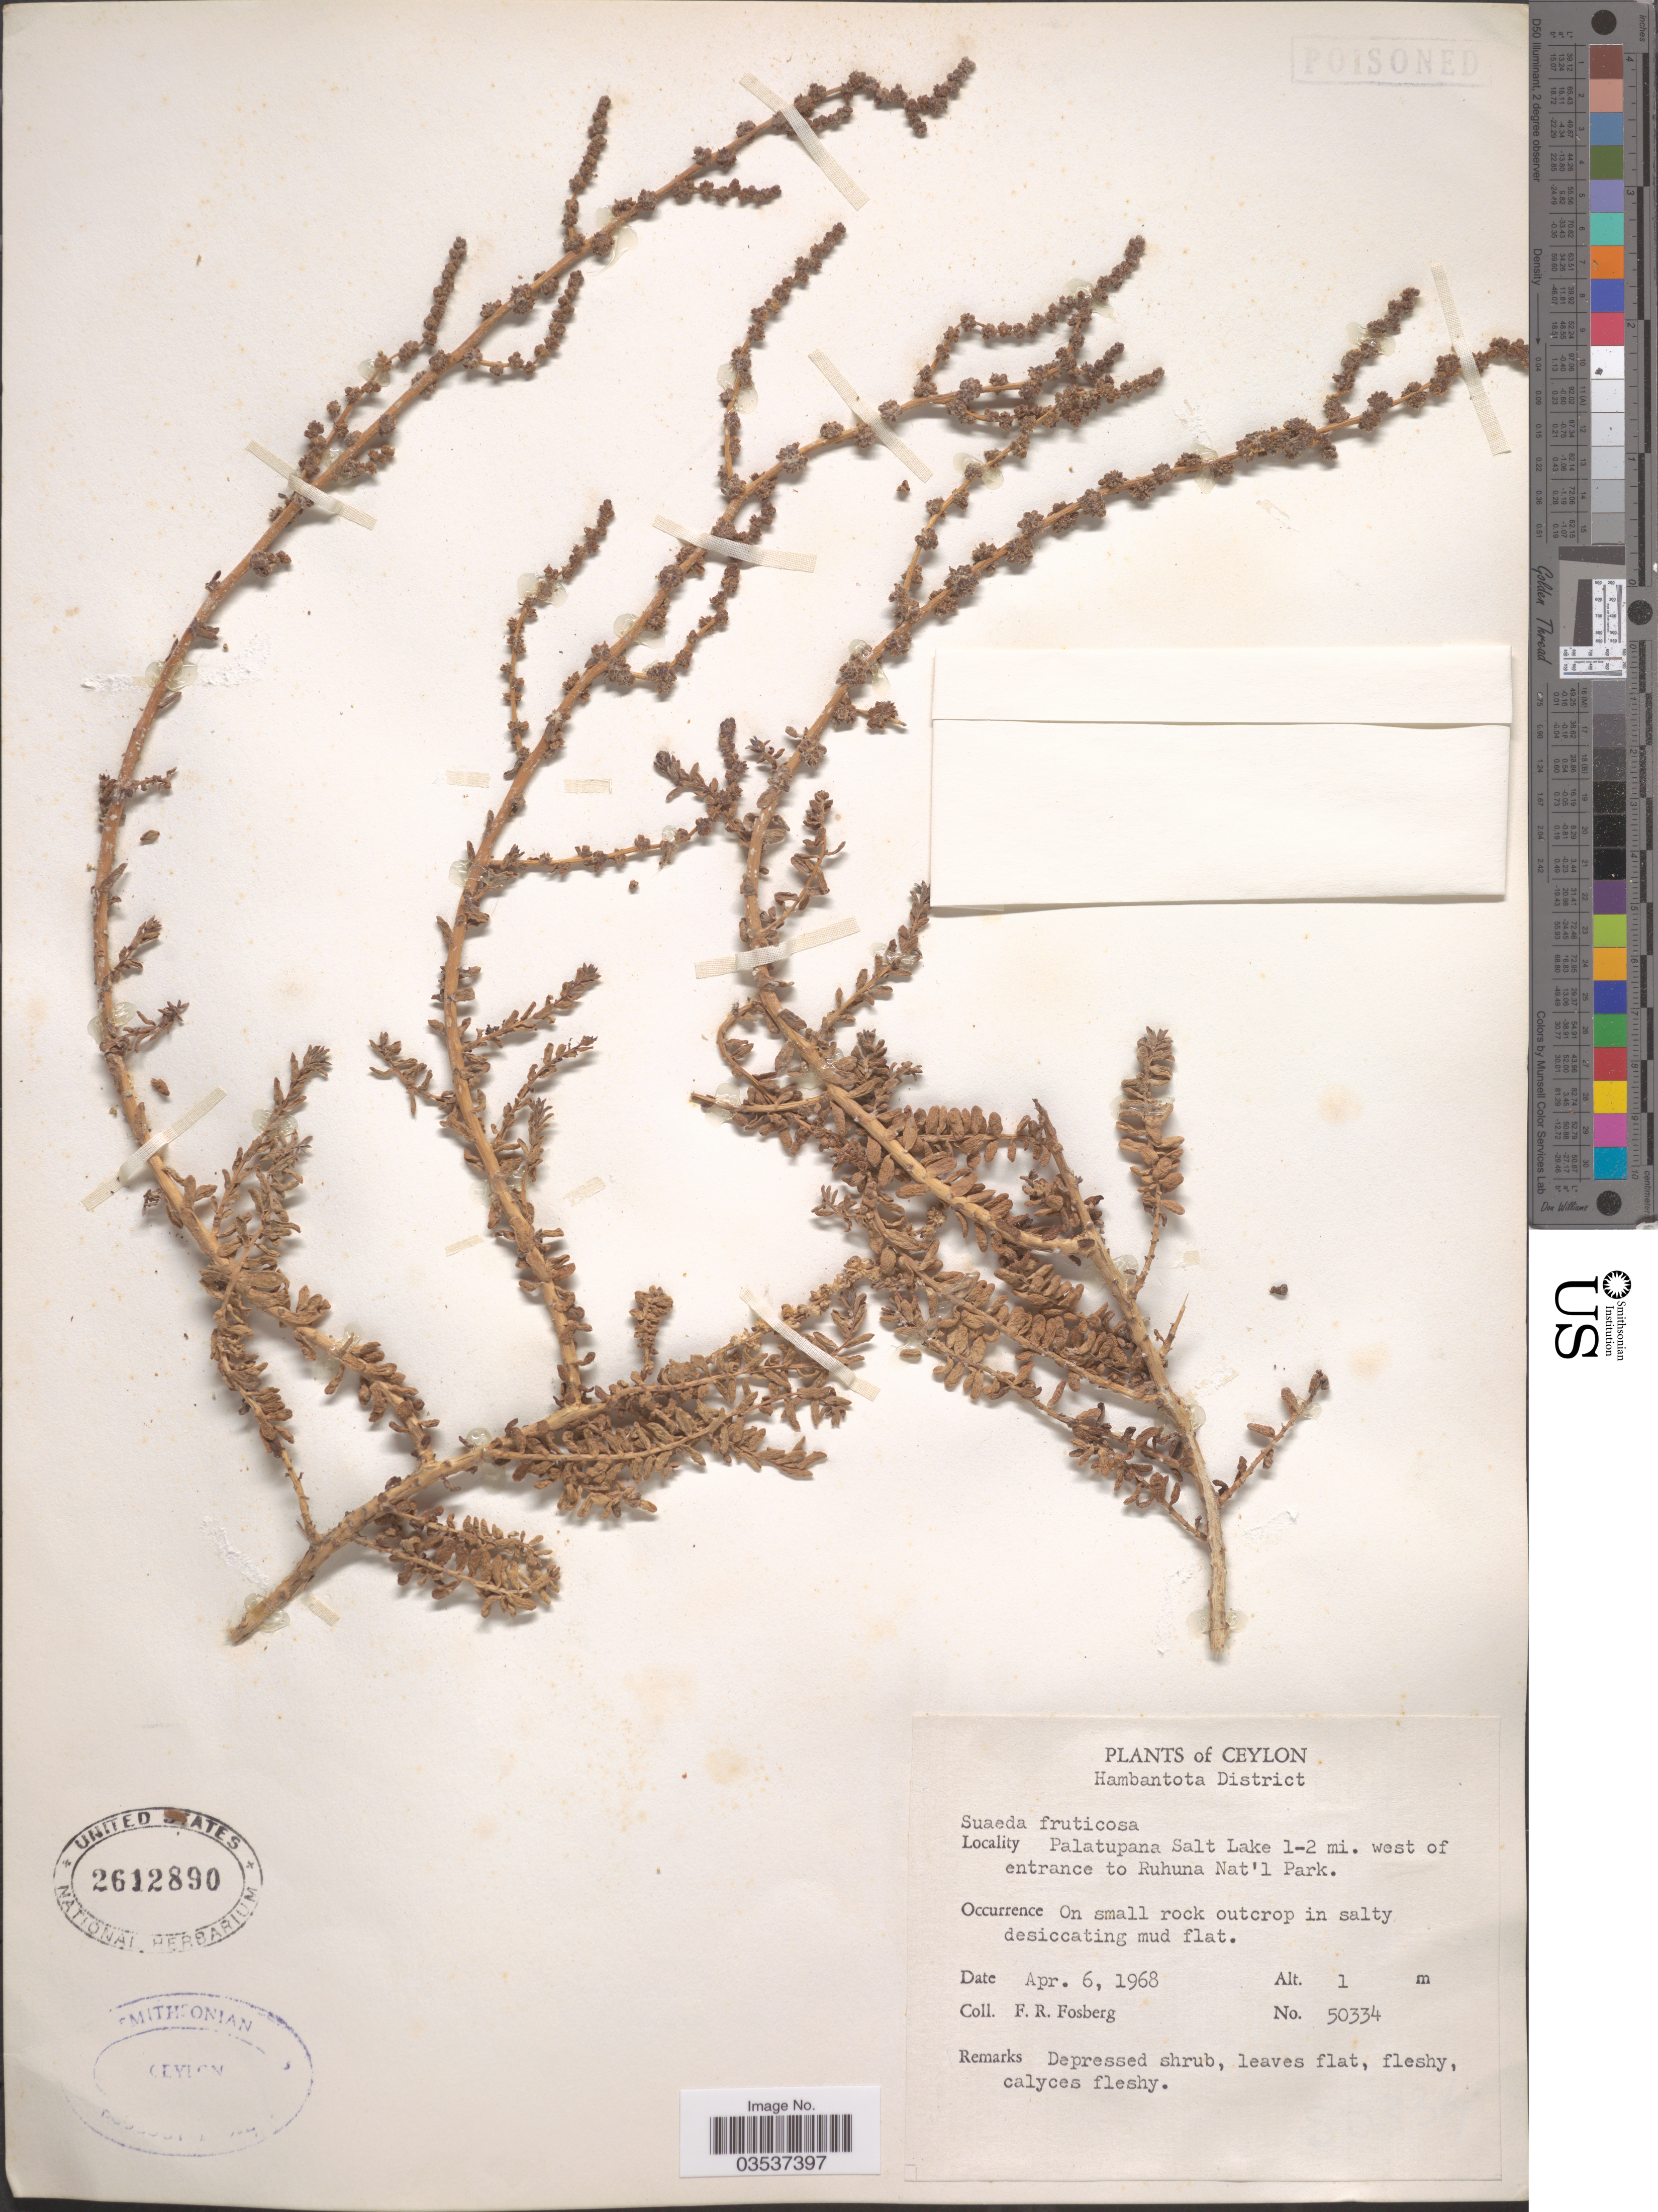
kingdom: Plantae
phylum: Tracheophyta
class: Magnoliopsida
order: Caryophyllales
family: Amaranthaceae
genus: Suaeda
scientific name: Suaeda vermiculata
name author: Forssk. ex J.F. Gmel.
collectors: F. R. Fosberg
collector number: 50334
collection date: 1968-04-06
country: Sri Lanka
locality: Ceylon. Hambantota District. Palatupana Salt Lake 1-2 mi. west of entrance to Ruhuna Nat'l Park.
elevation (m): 1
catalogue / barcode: US 2612890